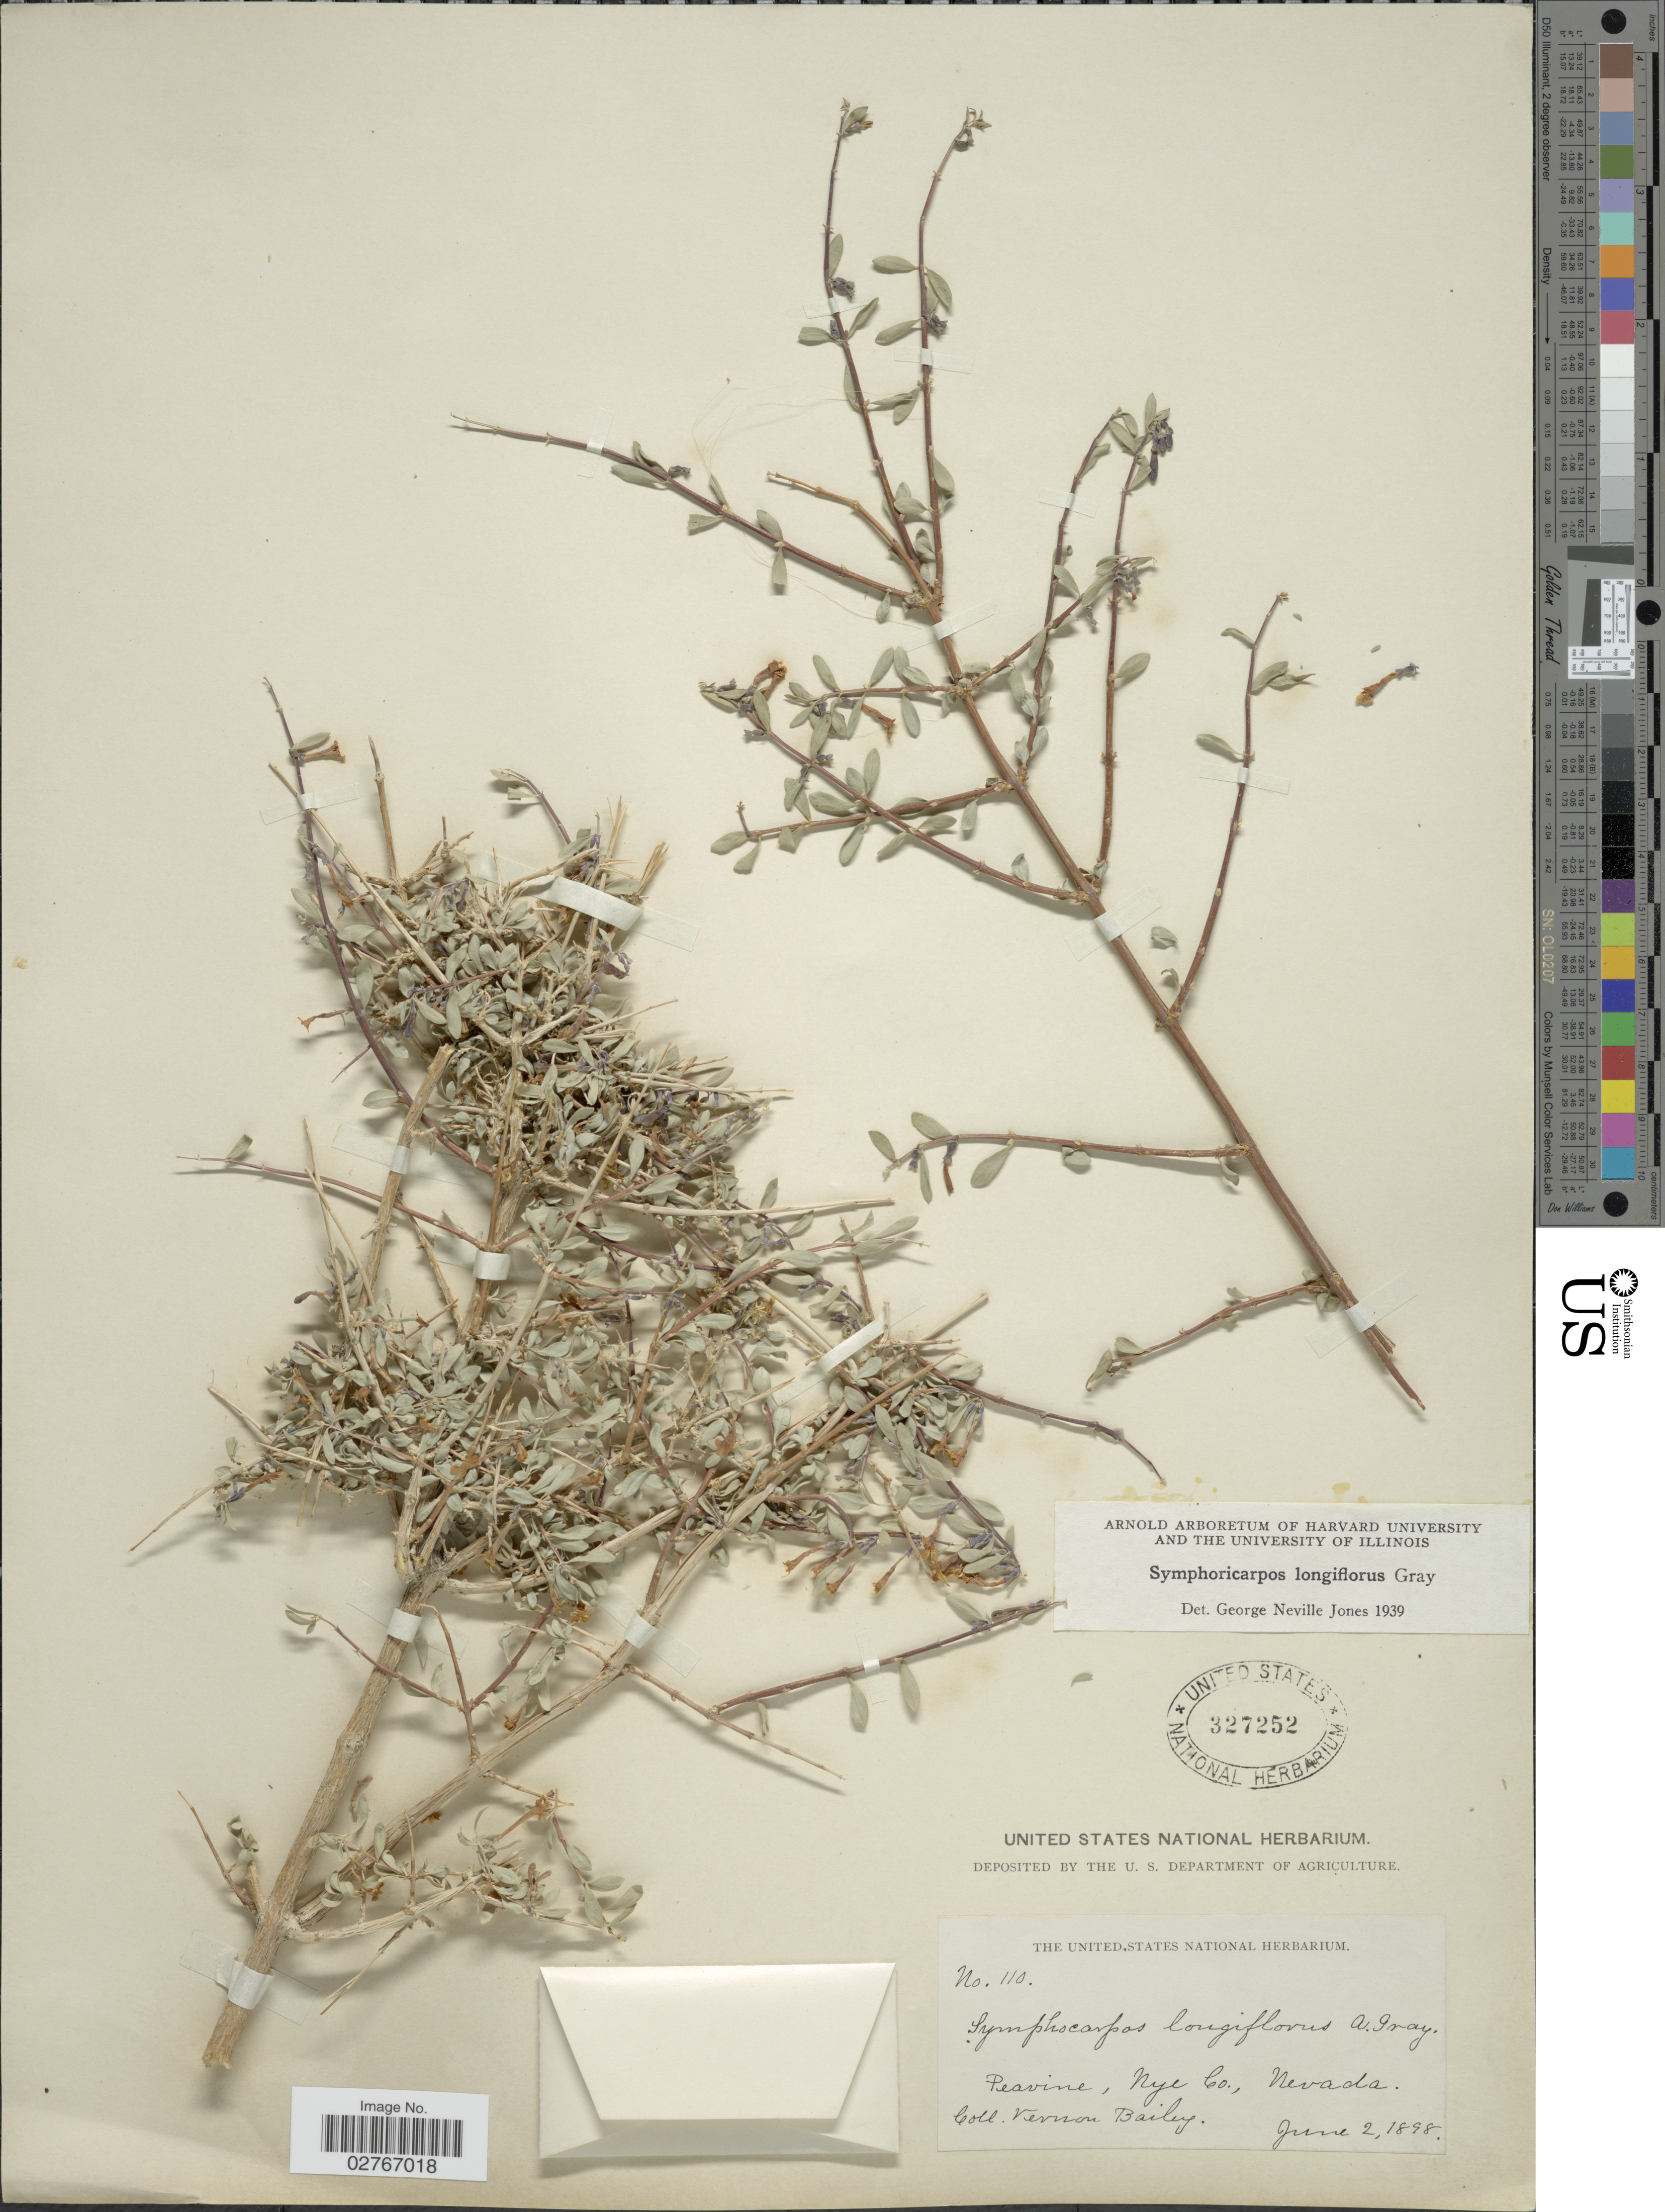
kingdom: Plantae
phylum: Tracheophyta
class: Magnoliopsida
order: Dipsacales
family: Caprifoliaceae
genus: Symphoricarpos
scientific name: Symphoricarpos longiflorus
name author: A. Gray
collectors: V. O. Bailey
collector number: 110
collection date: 1898-06-02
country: United States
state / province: Nevada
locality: Peavine, Nye Co.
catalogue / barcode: US 327252